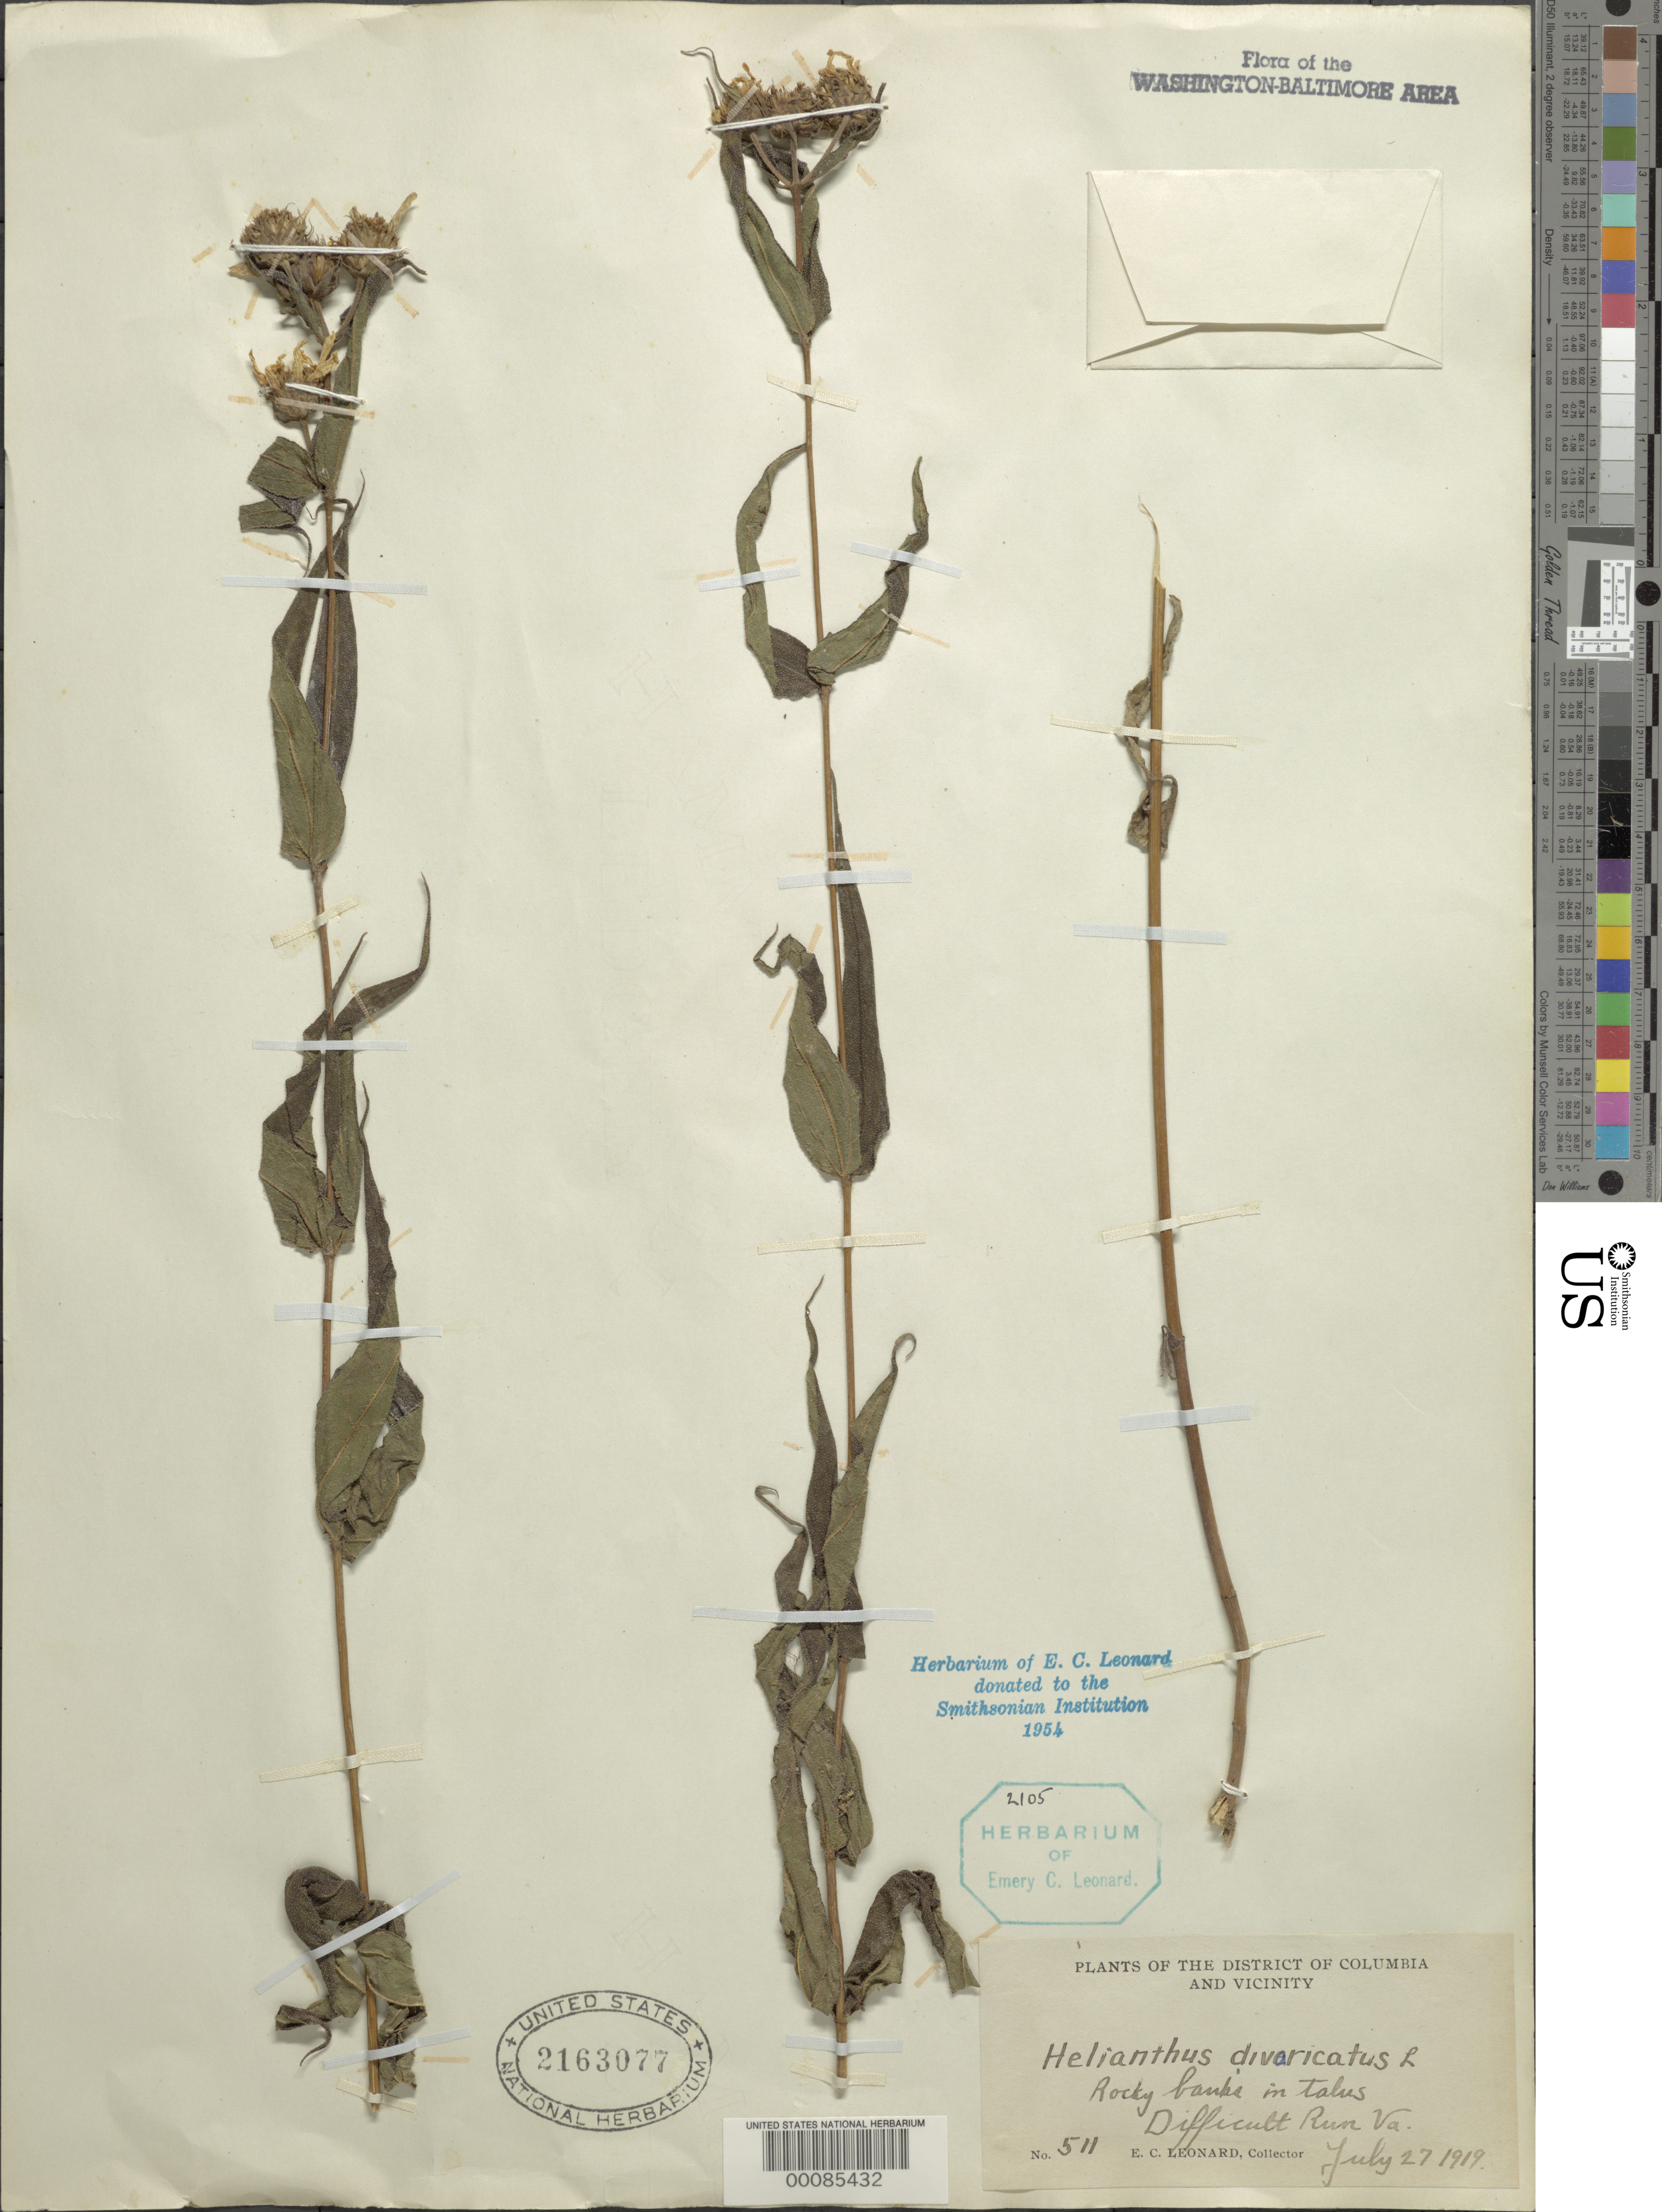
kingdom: Plantae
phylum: Tracheophyta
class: Magnoliopsida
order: Asterales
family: Asteraceae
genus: Helianthus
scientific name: Helianthus divaricatus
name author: L.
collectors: E. C. Leonard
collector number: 511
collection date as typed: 27 Jul 1919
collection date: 1919-07-27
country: United States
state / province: Virginia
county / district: Fairfax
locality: Difficult Run C. & O. Canal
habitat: Rocky banks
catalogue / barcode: US 2163077